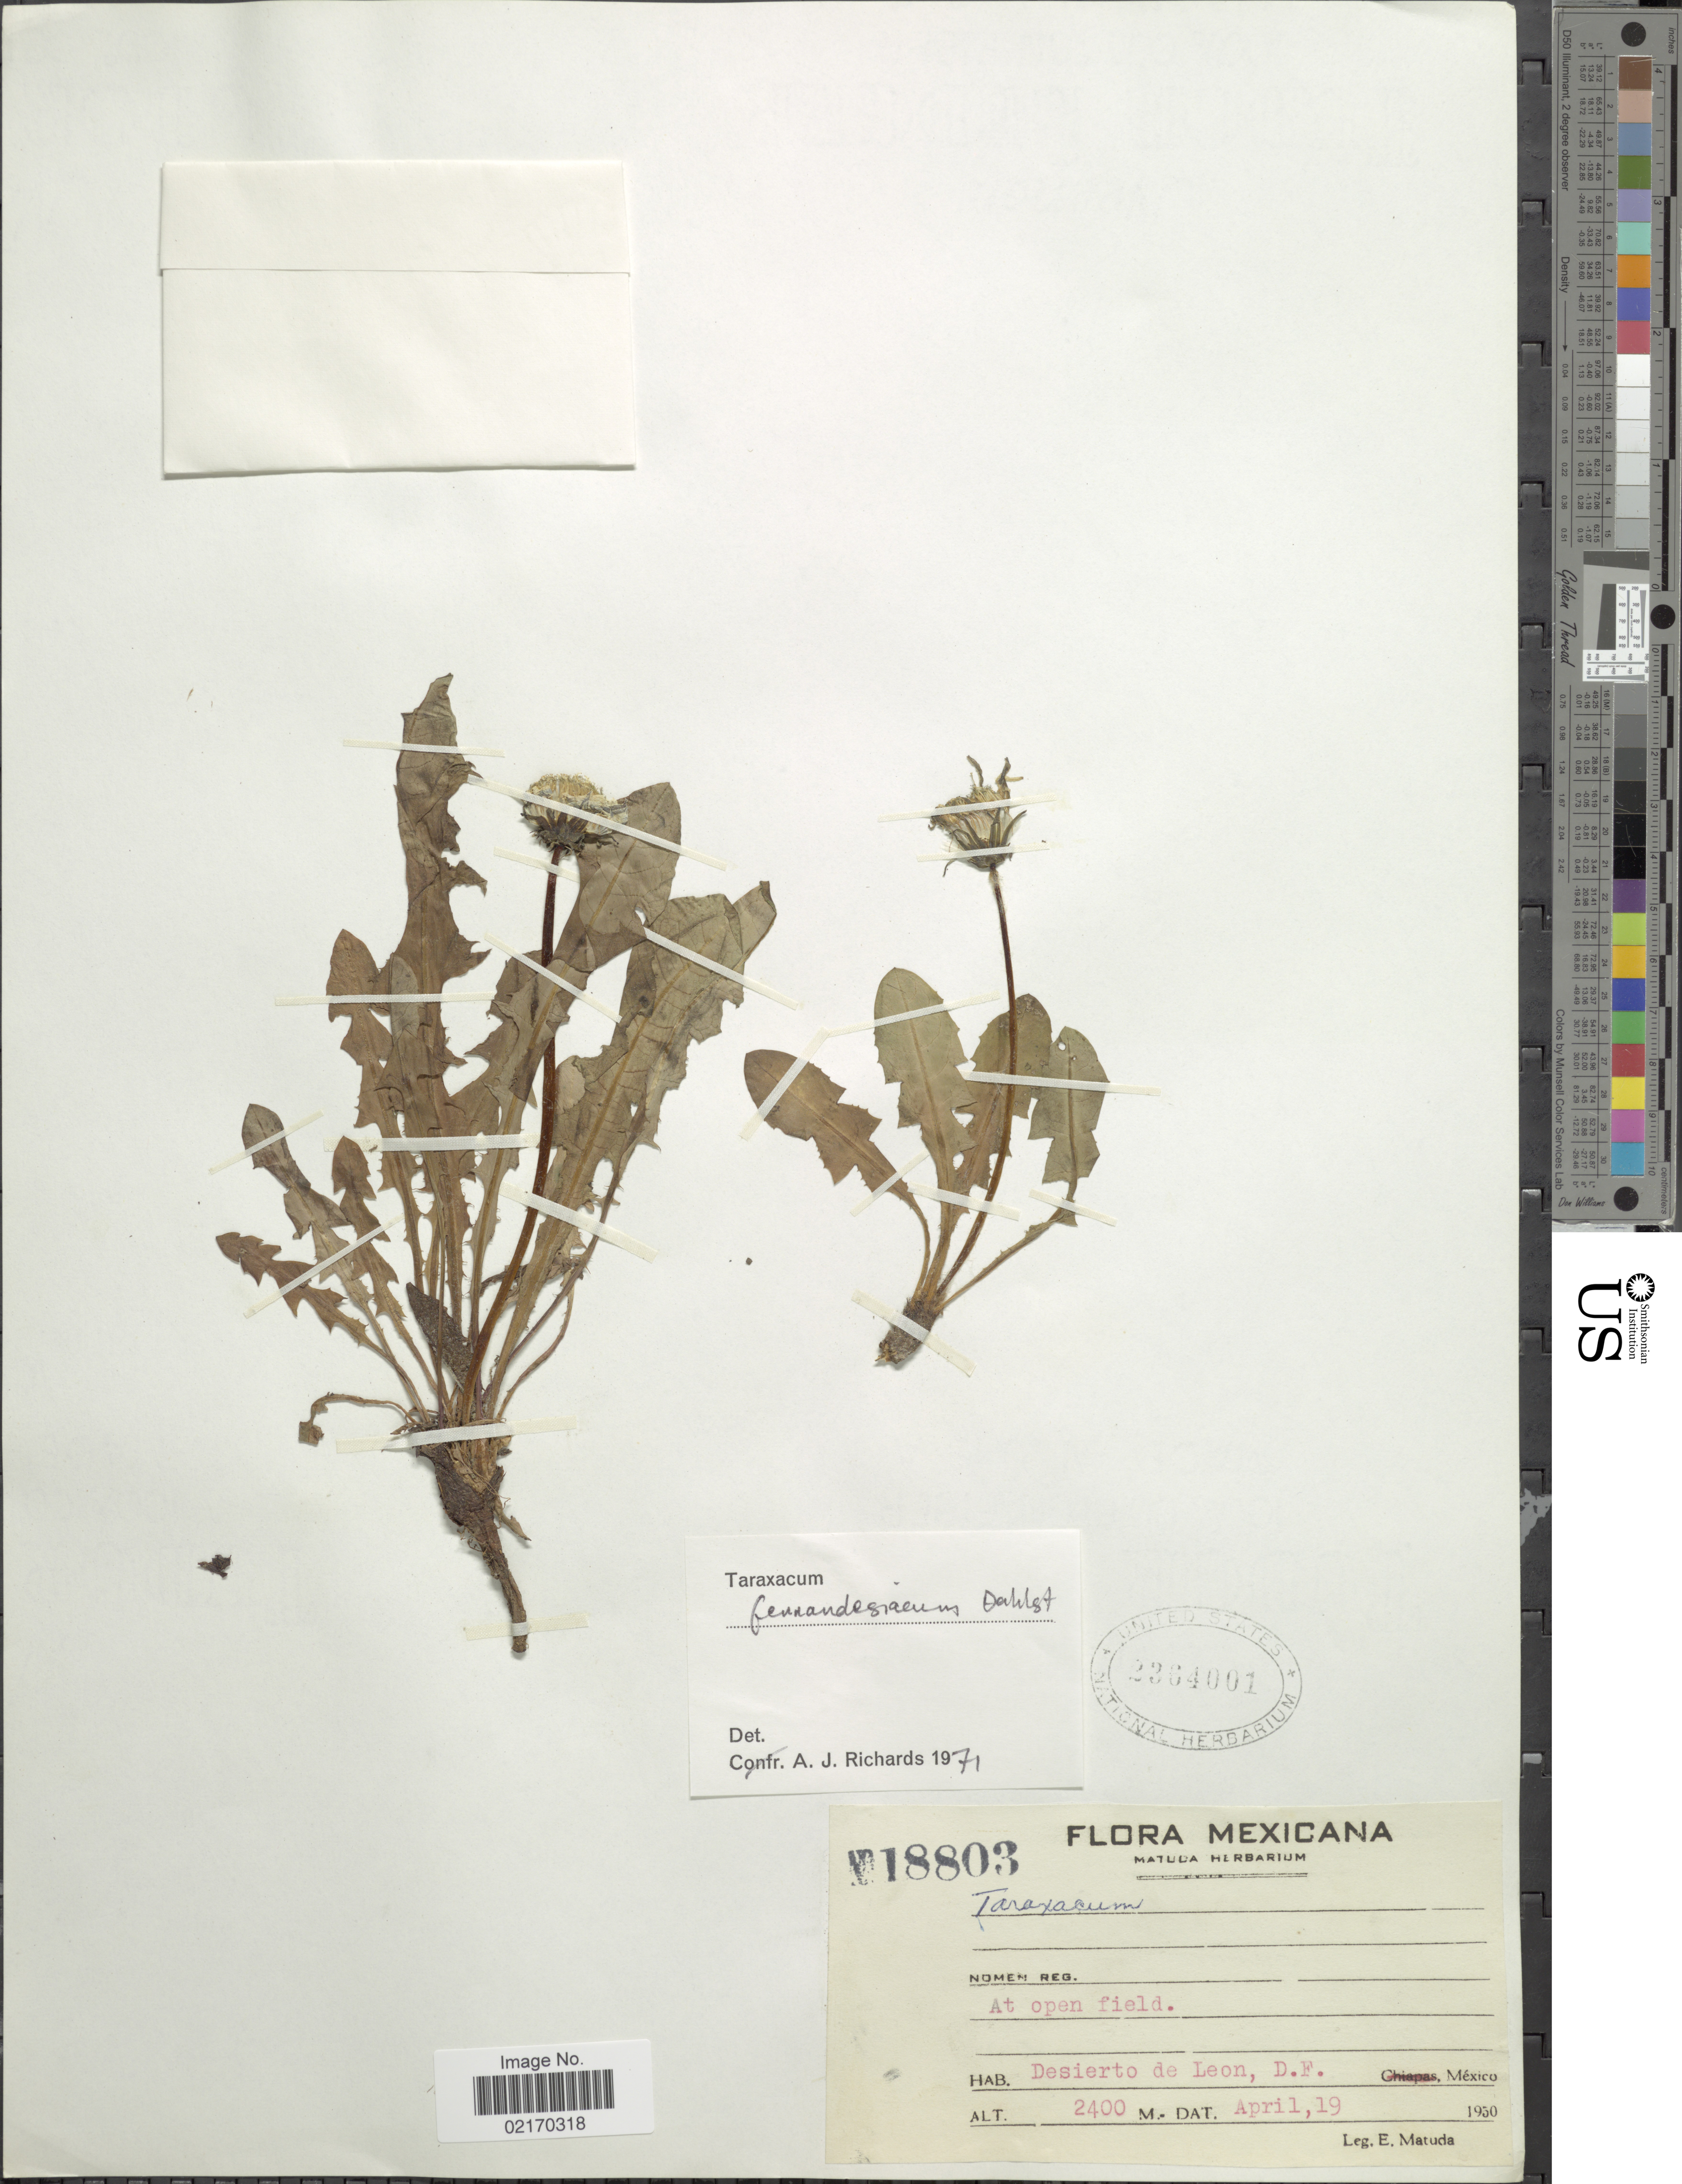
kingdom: Plantae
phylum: Tracheophyta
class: Magnoliopsida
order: Asterales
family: Asteraceae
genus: Taraxacum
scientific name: Taraxacum fernandezianum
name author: Dahlst. ex Dahlst.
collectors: E. Matuda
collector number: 18803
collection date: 1950-04-19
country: Mexico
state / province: Distrito Federal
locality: Desierto de Leon, D.F.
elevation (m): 2400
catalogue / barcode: US 2364001